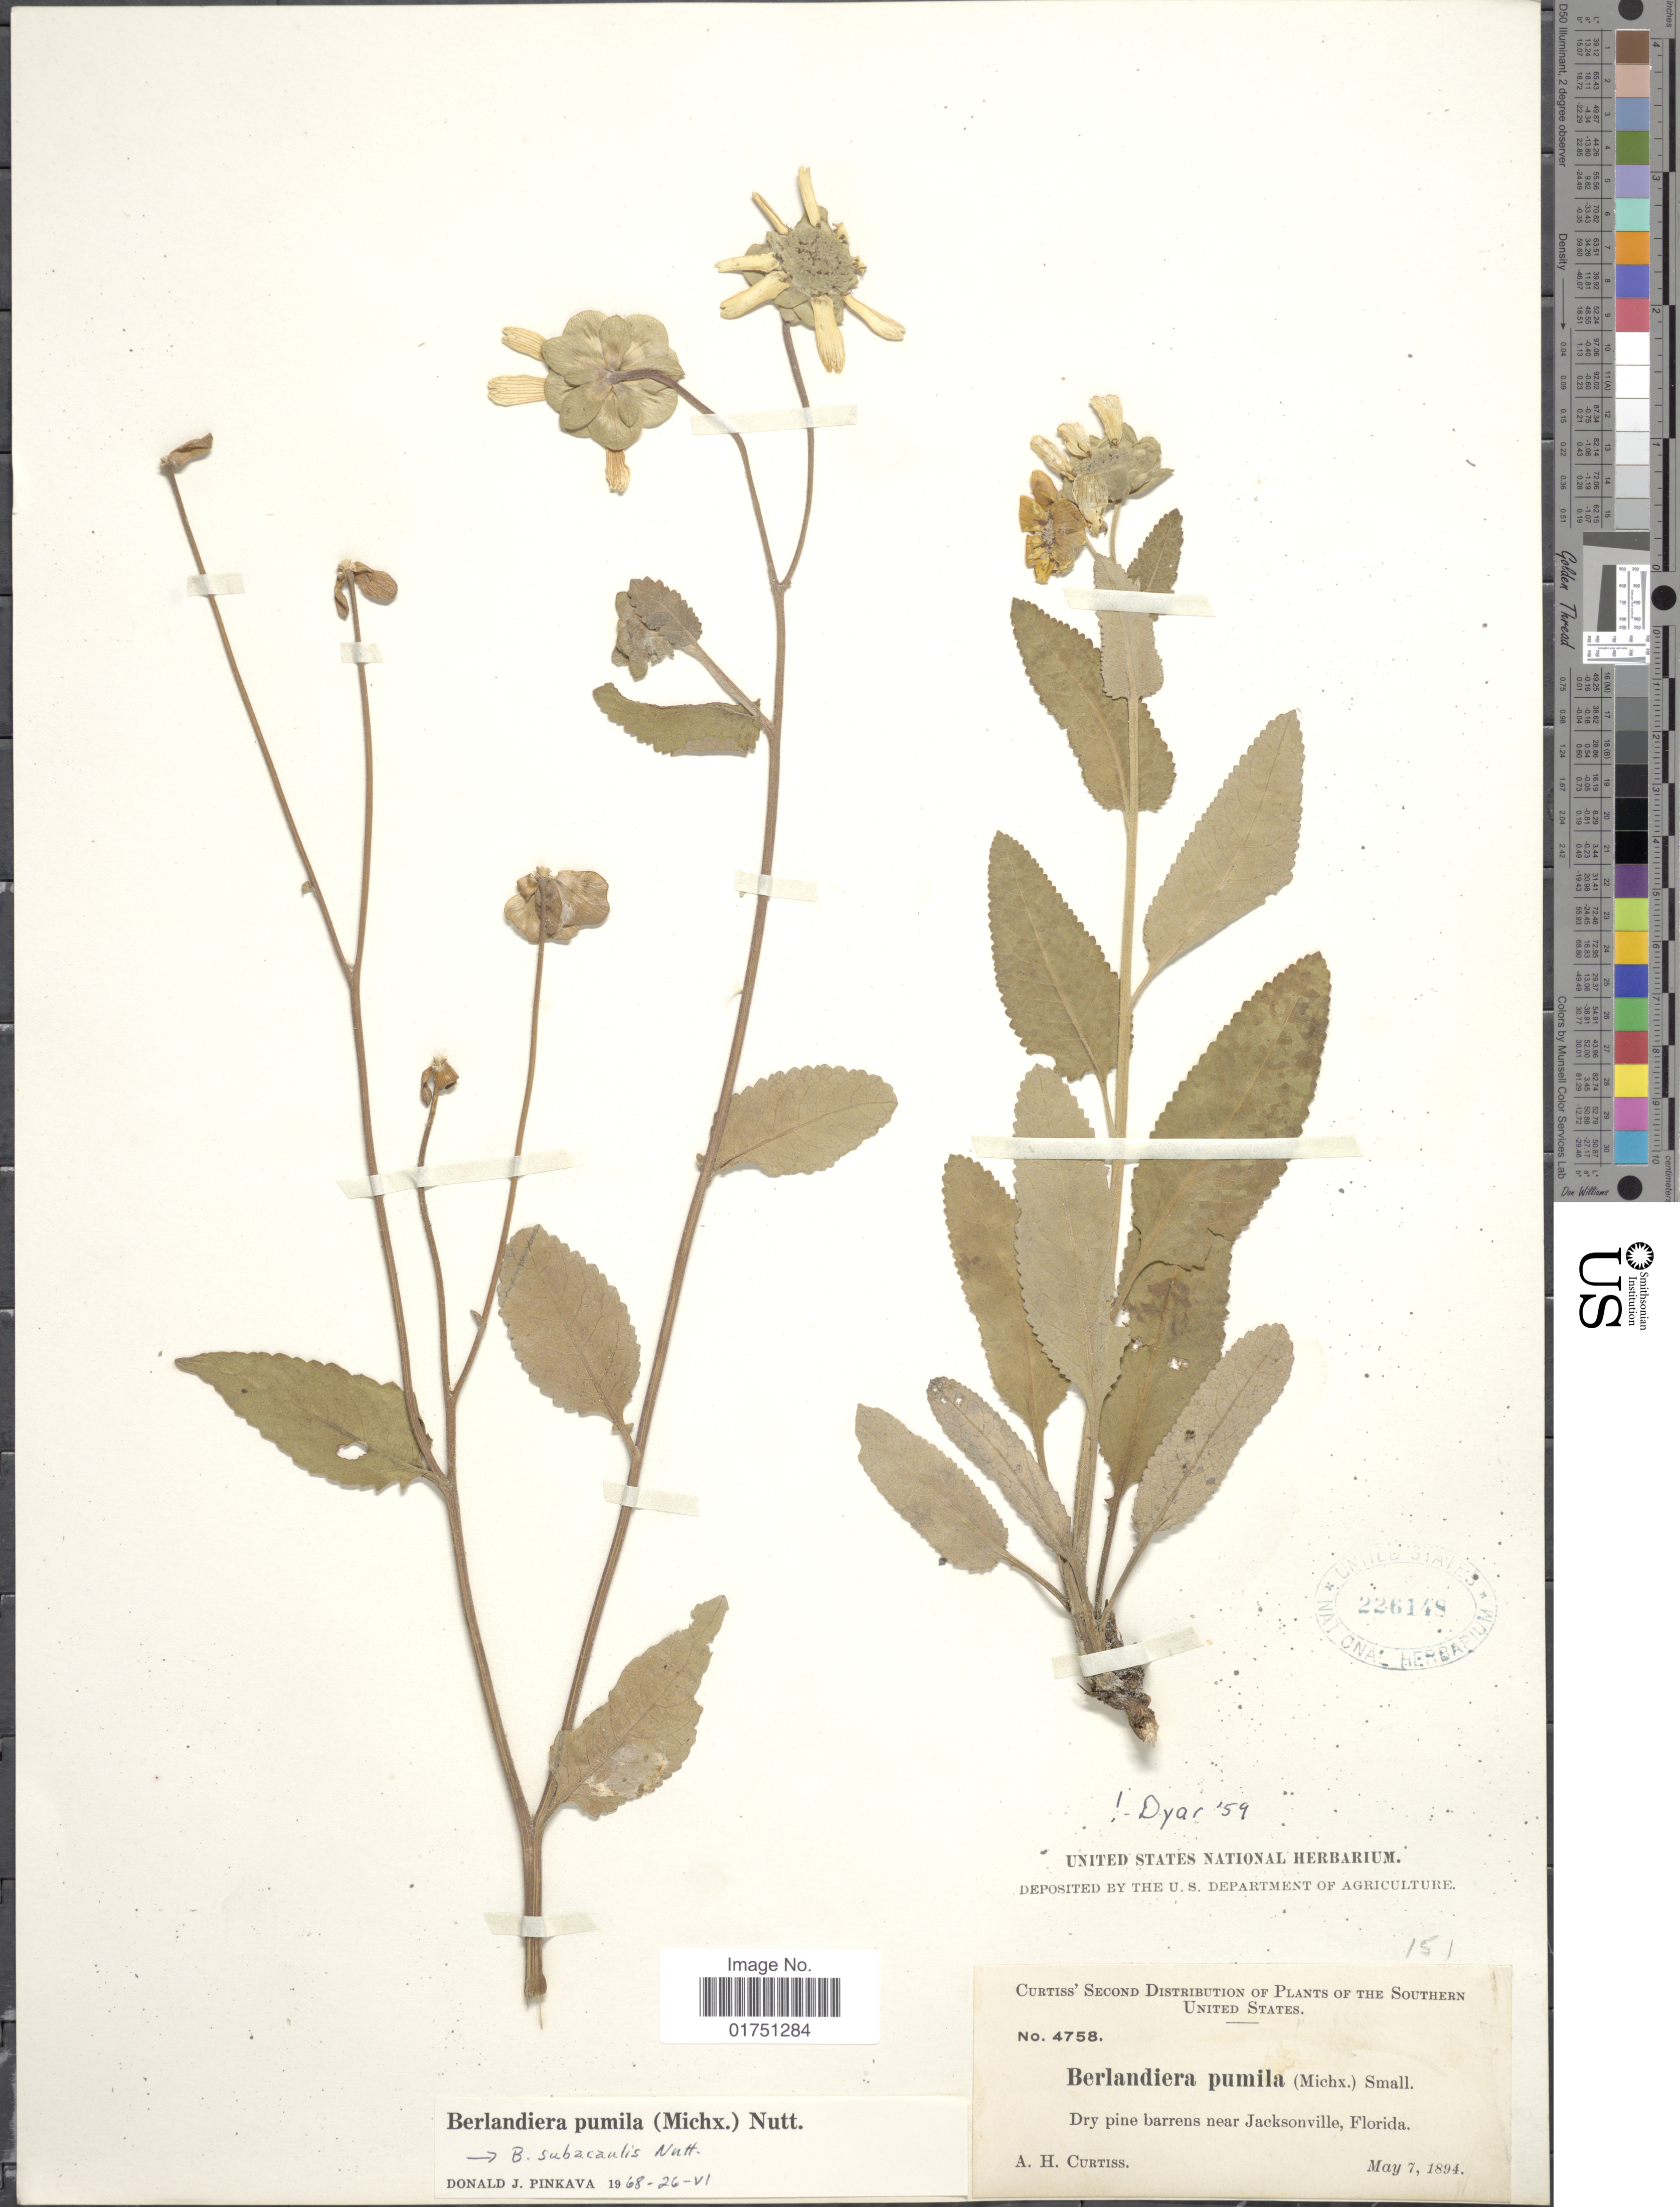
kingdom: Plantae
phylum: Tracheophyta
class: Magnoliopsida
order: Asterales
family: Asteraceae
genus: Berlandiera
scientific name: Berlandiera pumila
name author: (Michx.) Nutt.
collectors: A. H. Curtiss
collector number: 4758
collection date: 1894-05-07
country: United States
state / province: Florida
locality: Southern United States. Dry pine barrens near Jacksonville, Florida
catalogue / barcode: US 226148